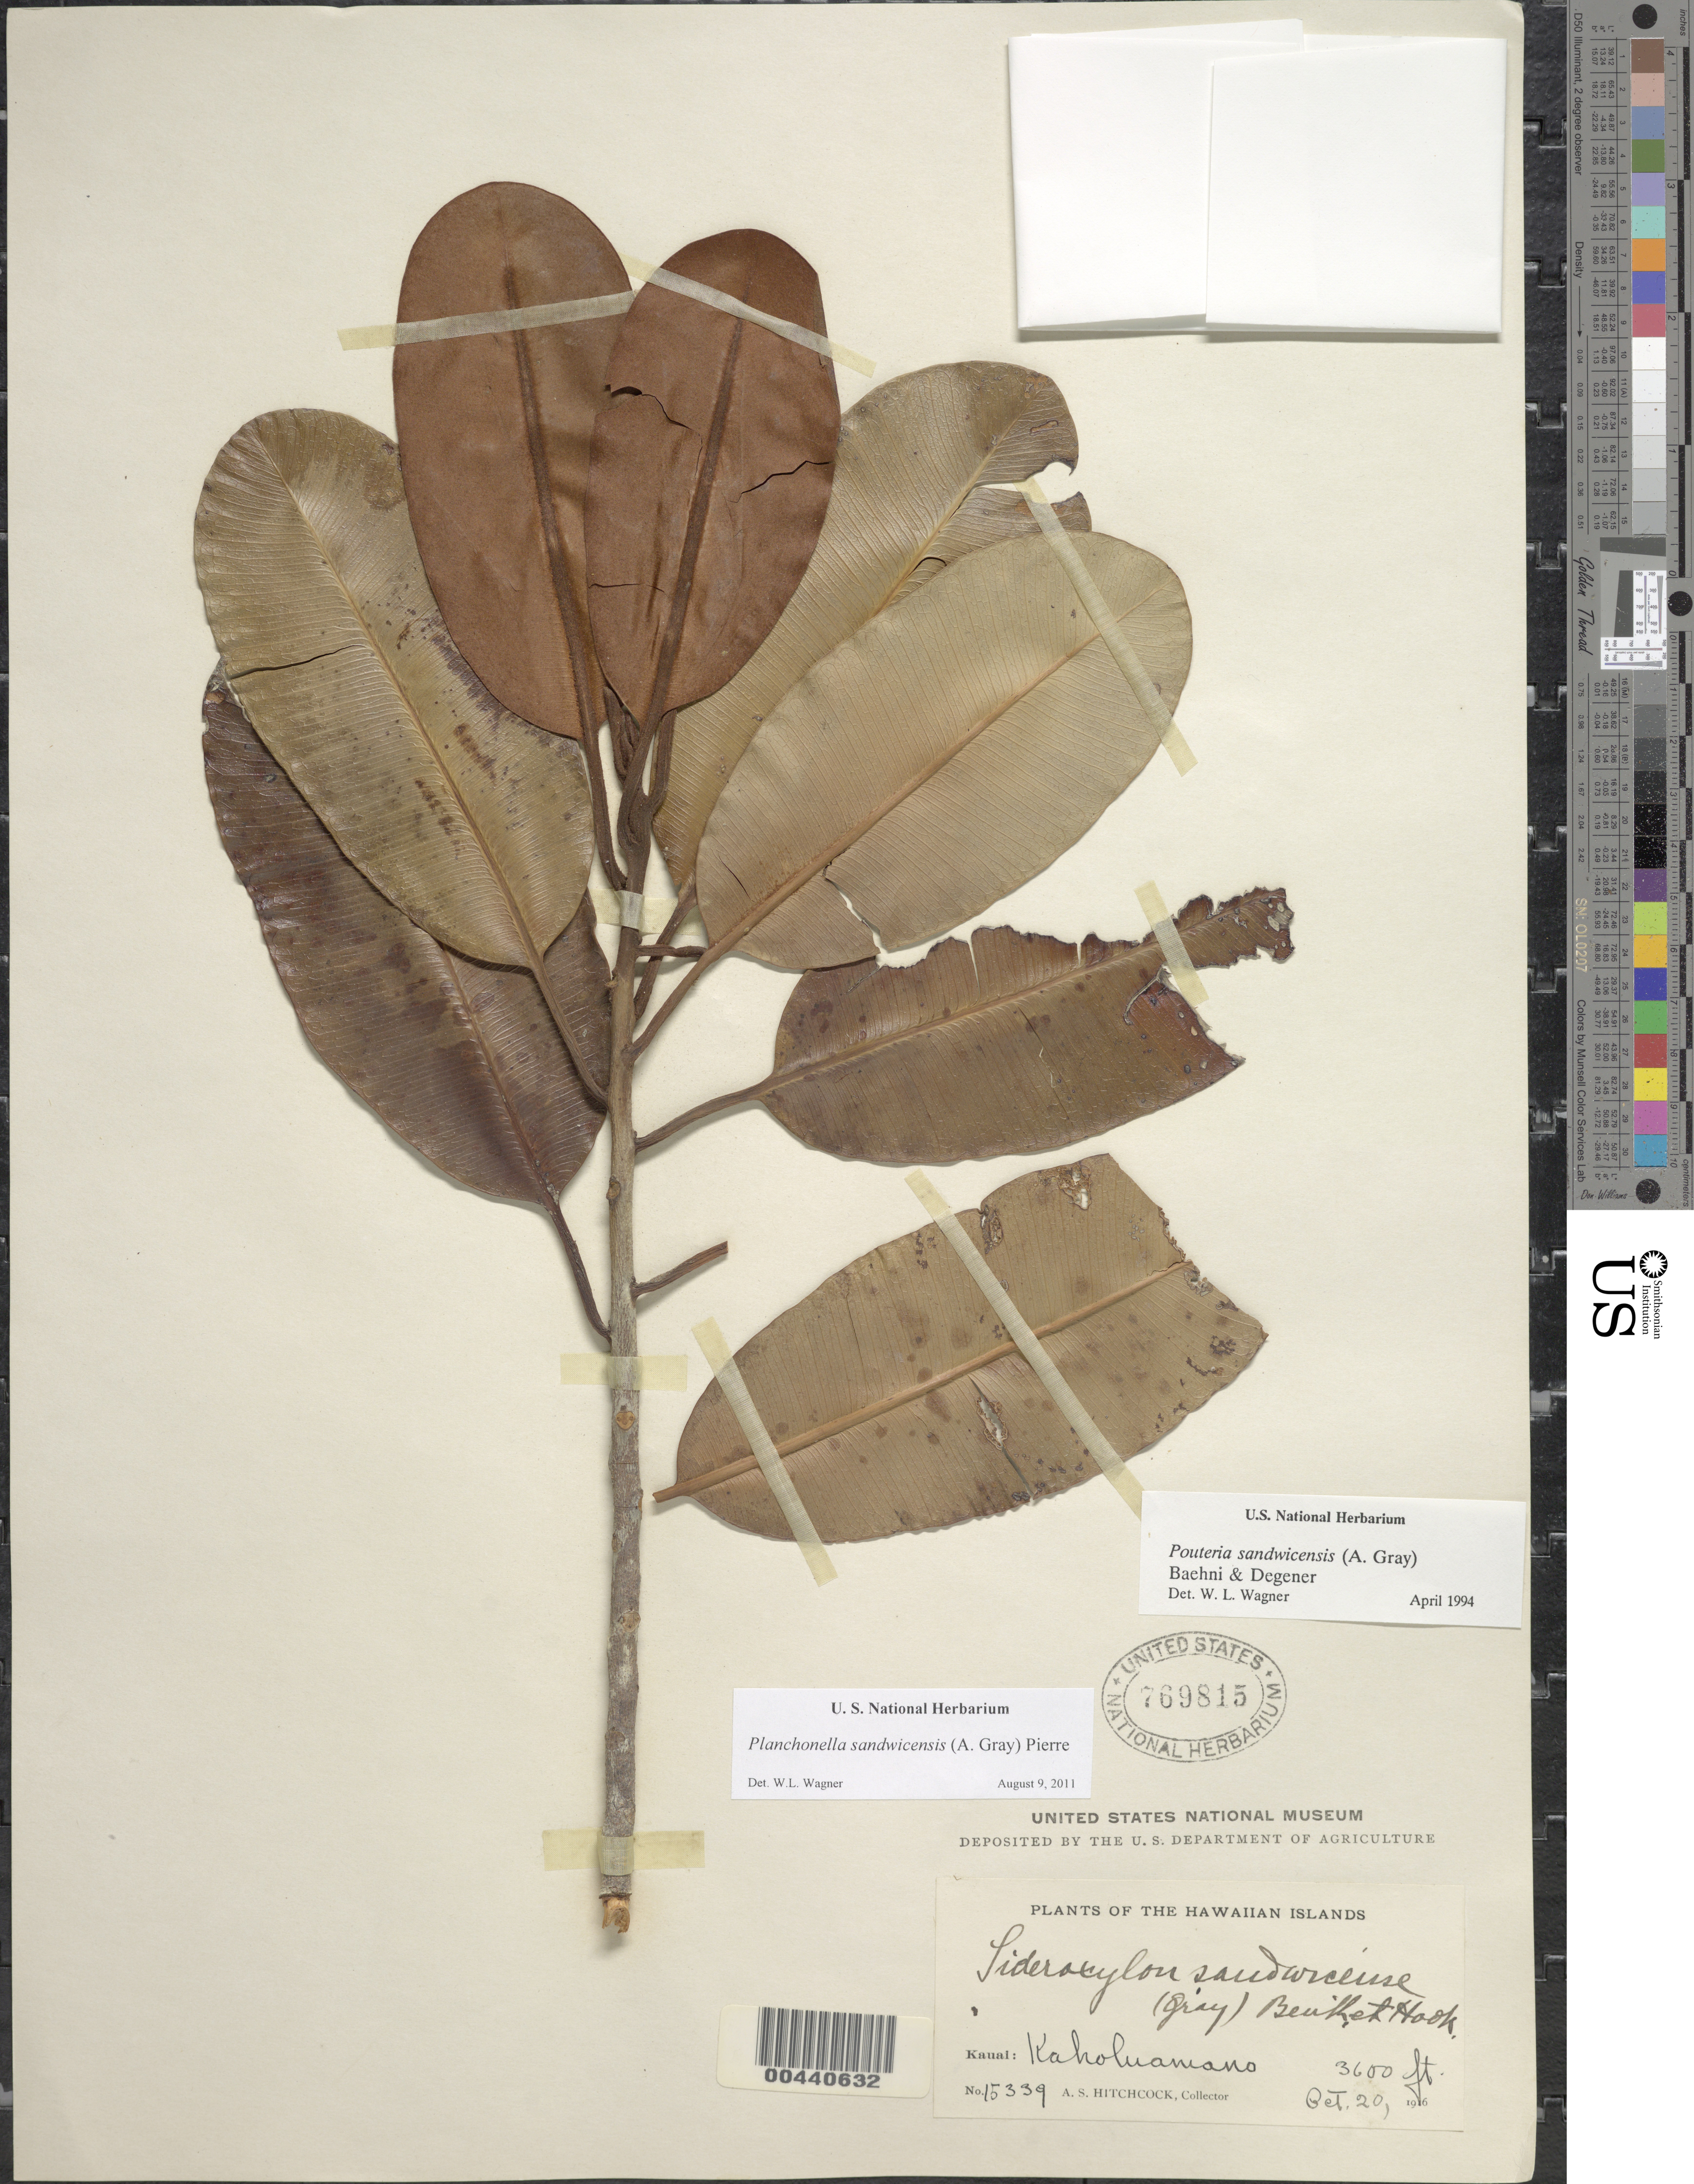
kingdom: Plantae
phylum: Tracheophyta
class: Magnoliopsida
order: Ericales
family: Sapotaceae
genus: Planchonella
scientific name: Planchonella sandwicensis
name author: (A. Gray) Pierre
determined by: Wagner, W. L., (BOT), Smithsonian Institution - National Museum of Natural History (UNITED STATES)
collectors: A. S. Hitchcock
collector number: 15339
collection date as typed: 20 Oct 1916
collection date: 1916-10-20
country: United States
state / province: Hawaii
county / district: Kauai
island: Kaua'i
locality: Kaholuamano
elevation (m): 1097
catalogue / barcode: US 769815